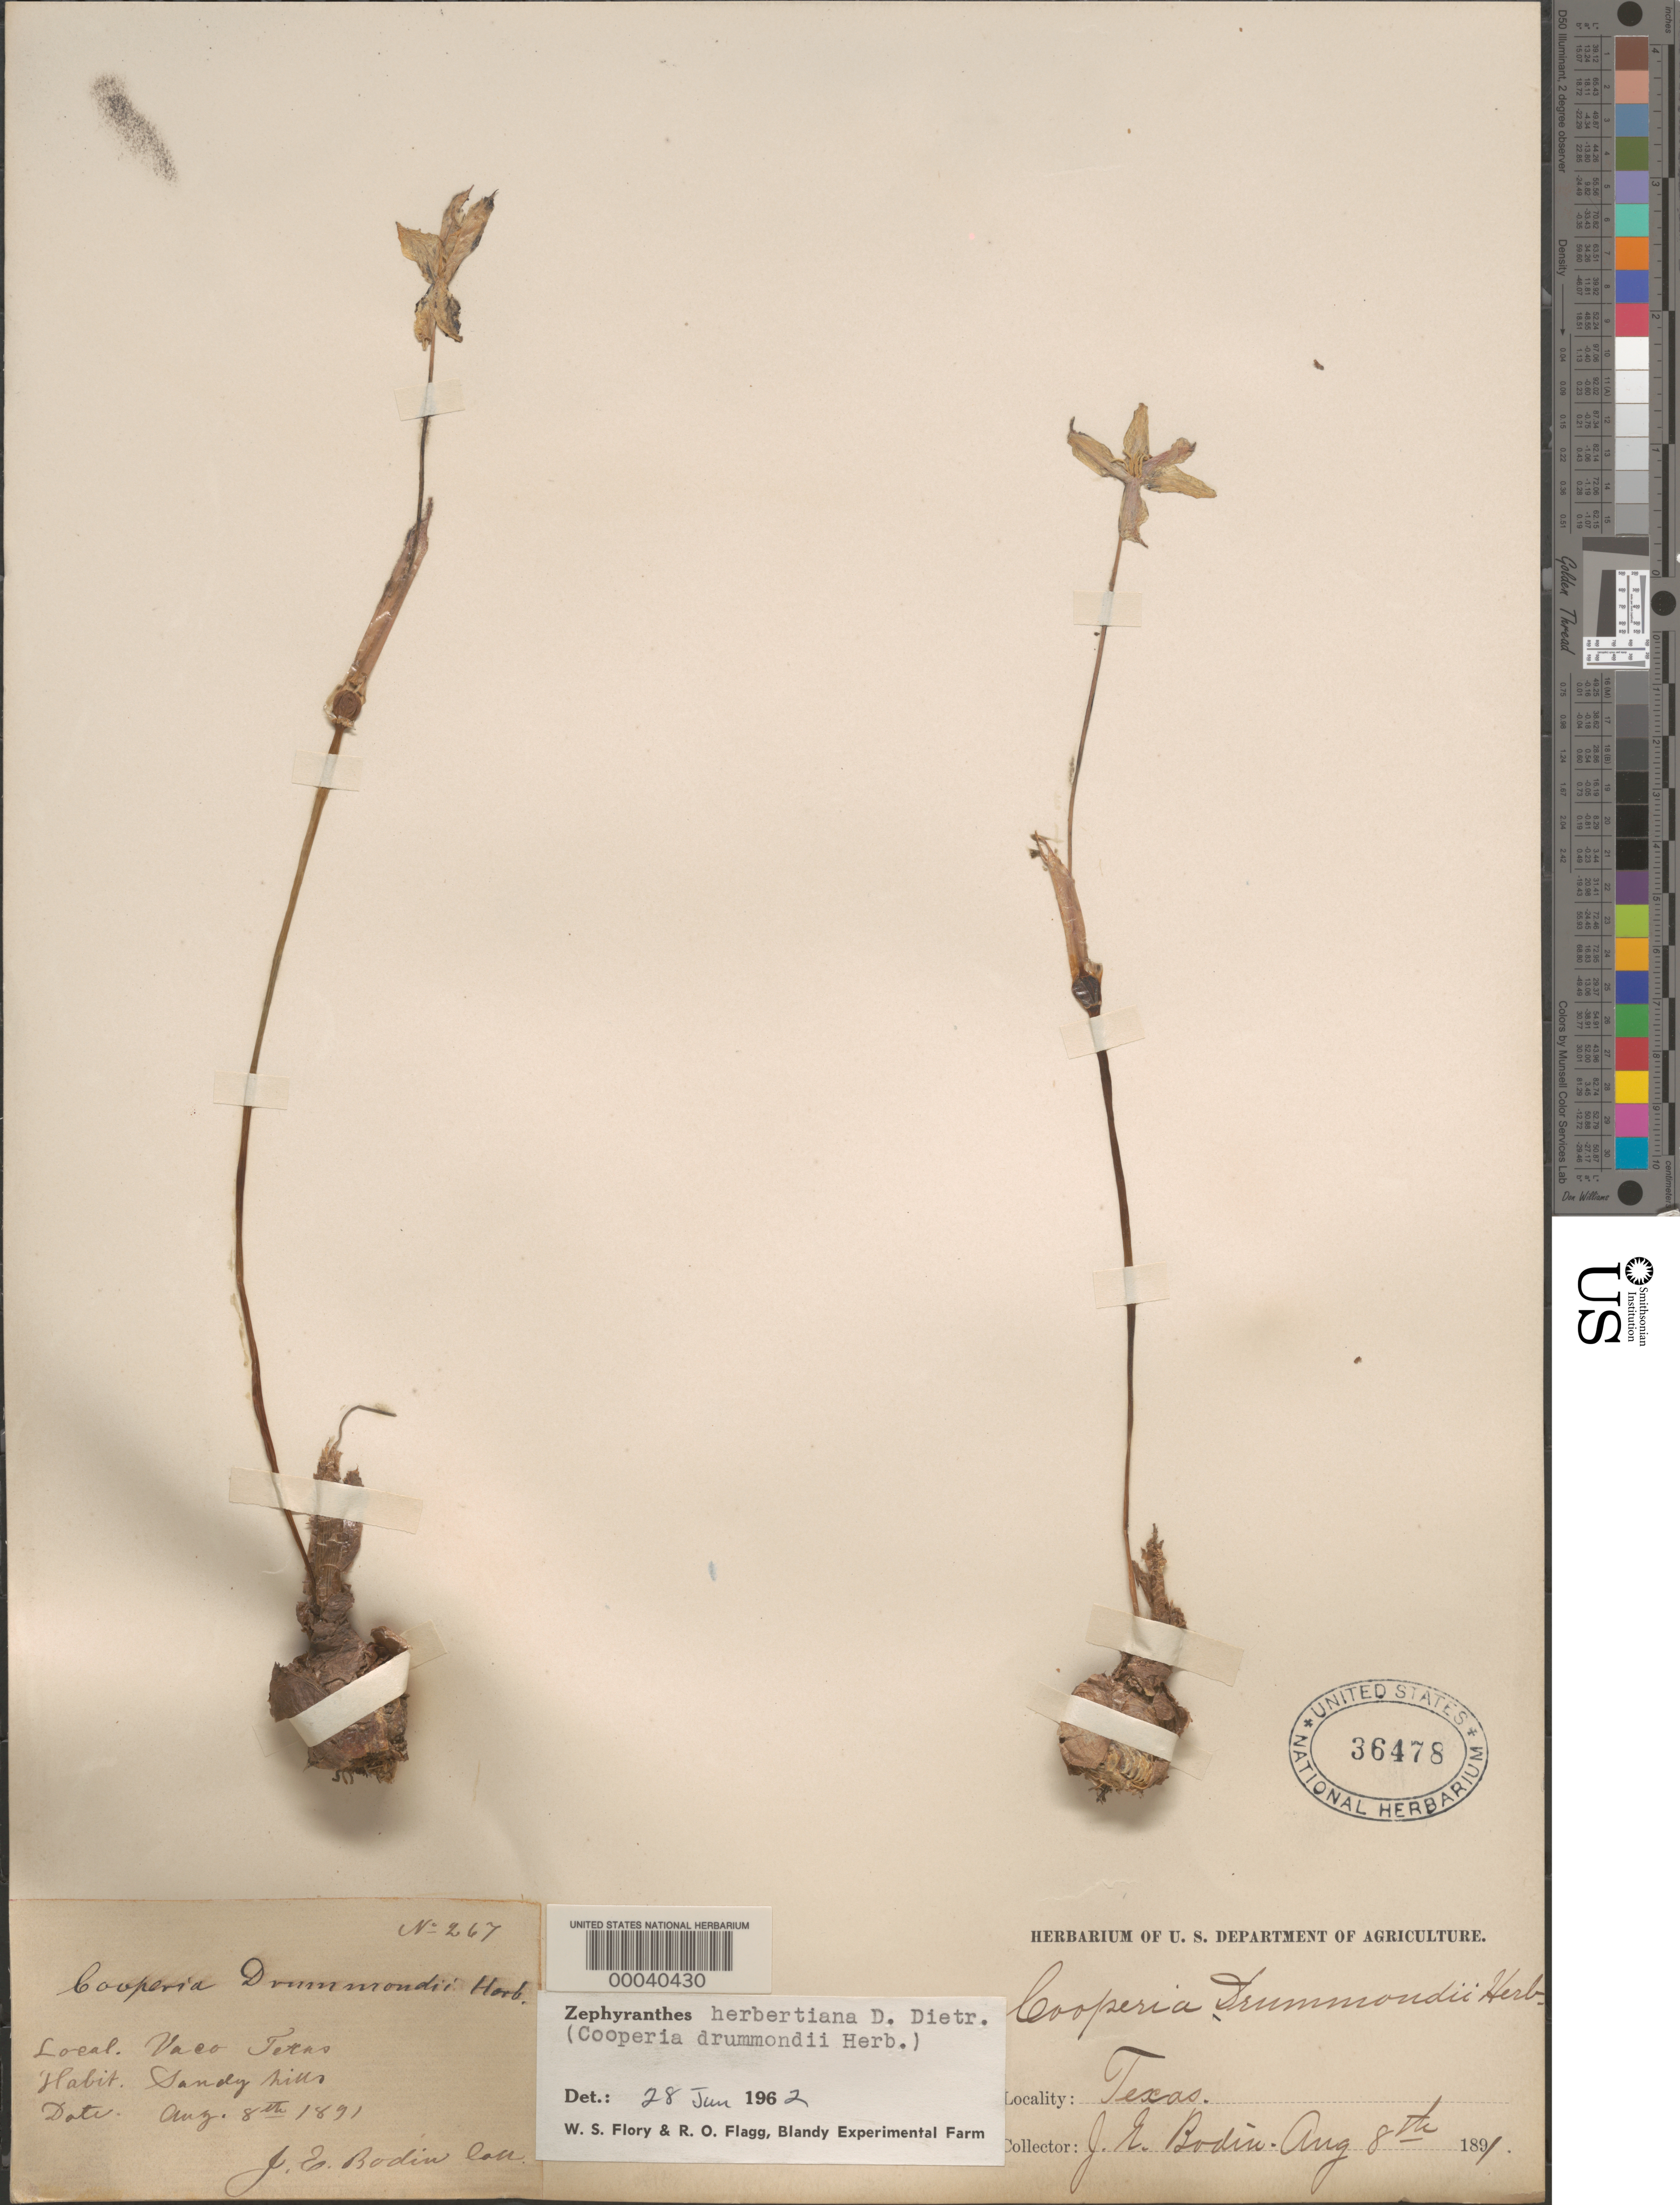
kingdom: Plantae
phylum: Tracheophyta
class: Liliopsida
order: Asparagales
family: Amaryllidaceae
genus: Zephyranthes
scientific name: Zephyranthes herbertiana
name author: D. Dietr.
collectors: J. E. Bodin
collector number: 267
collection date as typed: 08 Aug 1891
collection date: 1891-08-08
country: United States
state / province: Texas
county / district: Mclennan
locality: Waco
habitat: Sandy hills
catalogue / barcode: US 36478